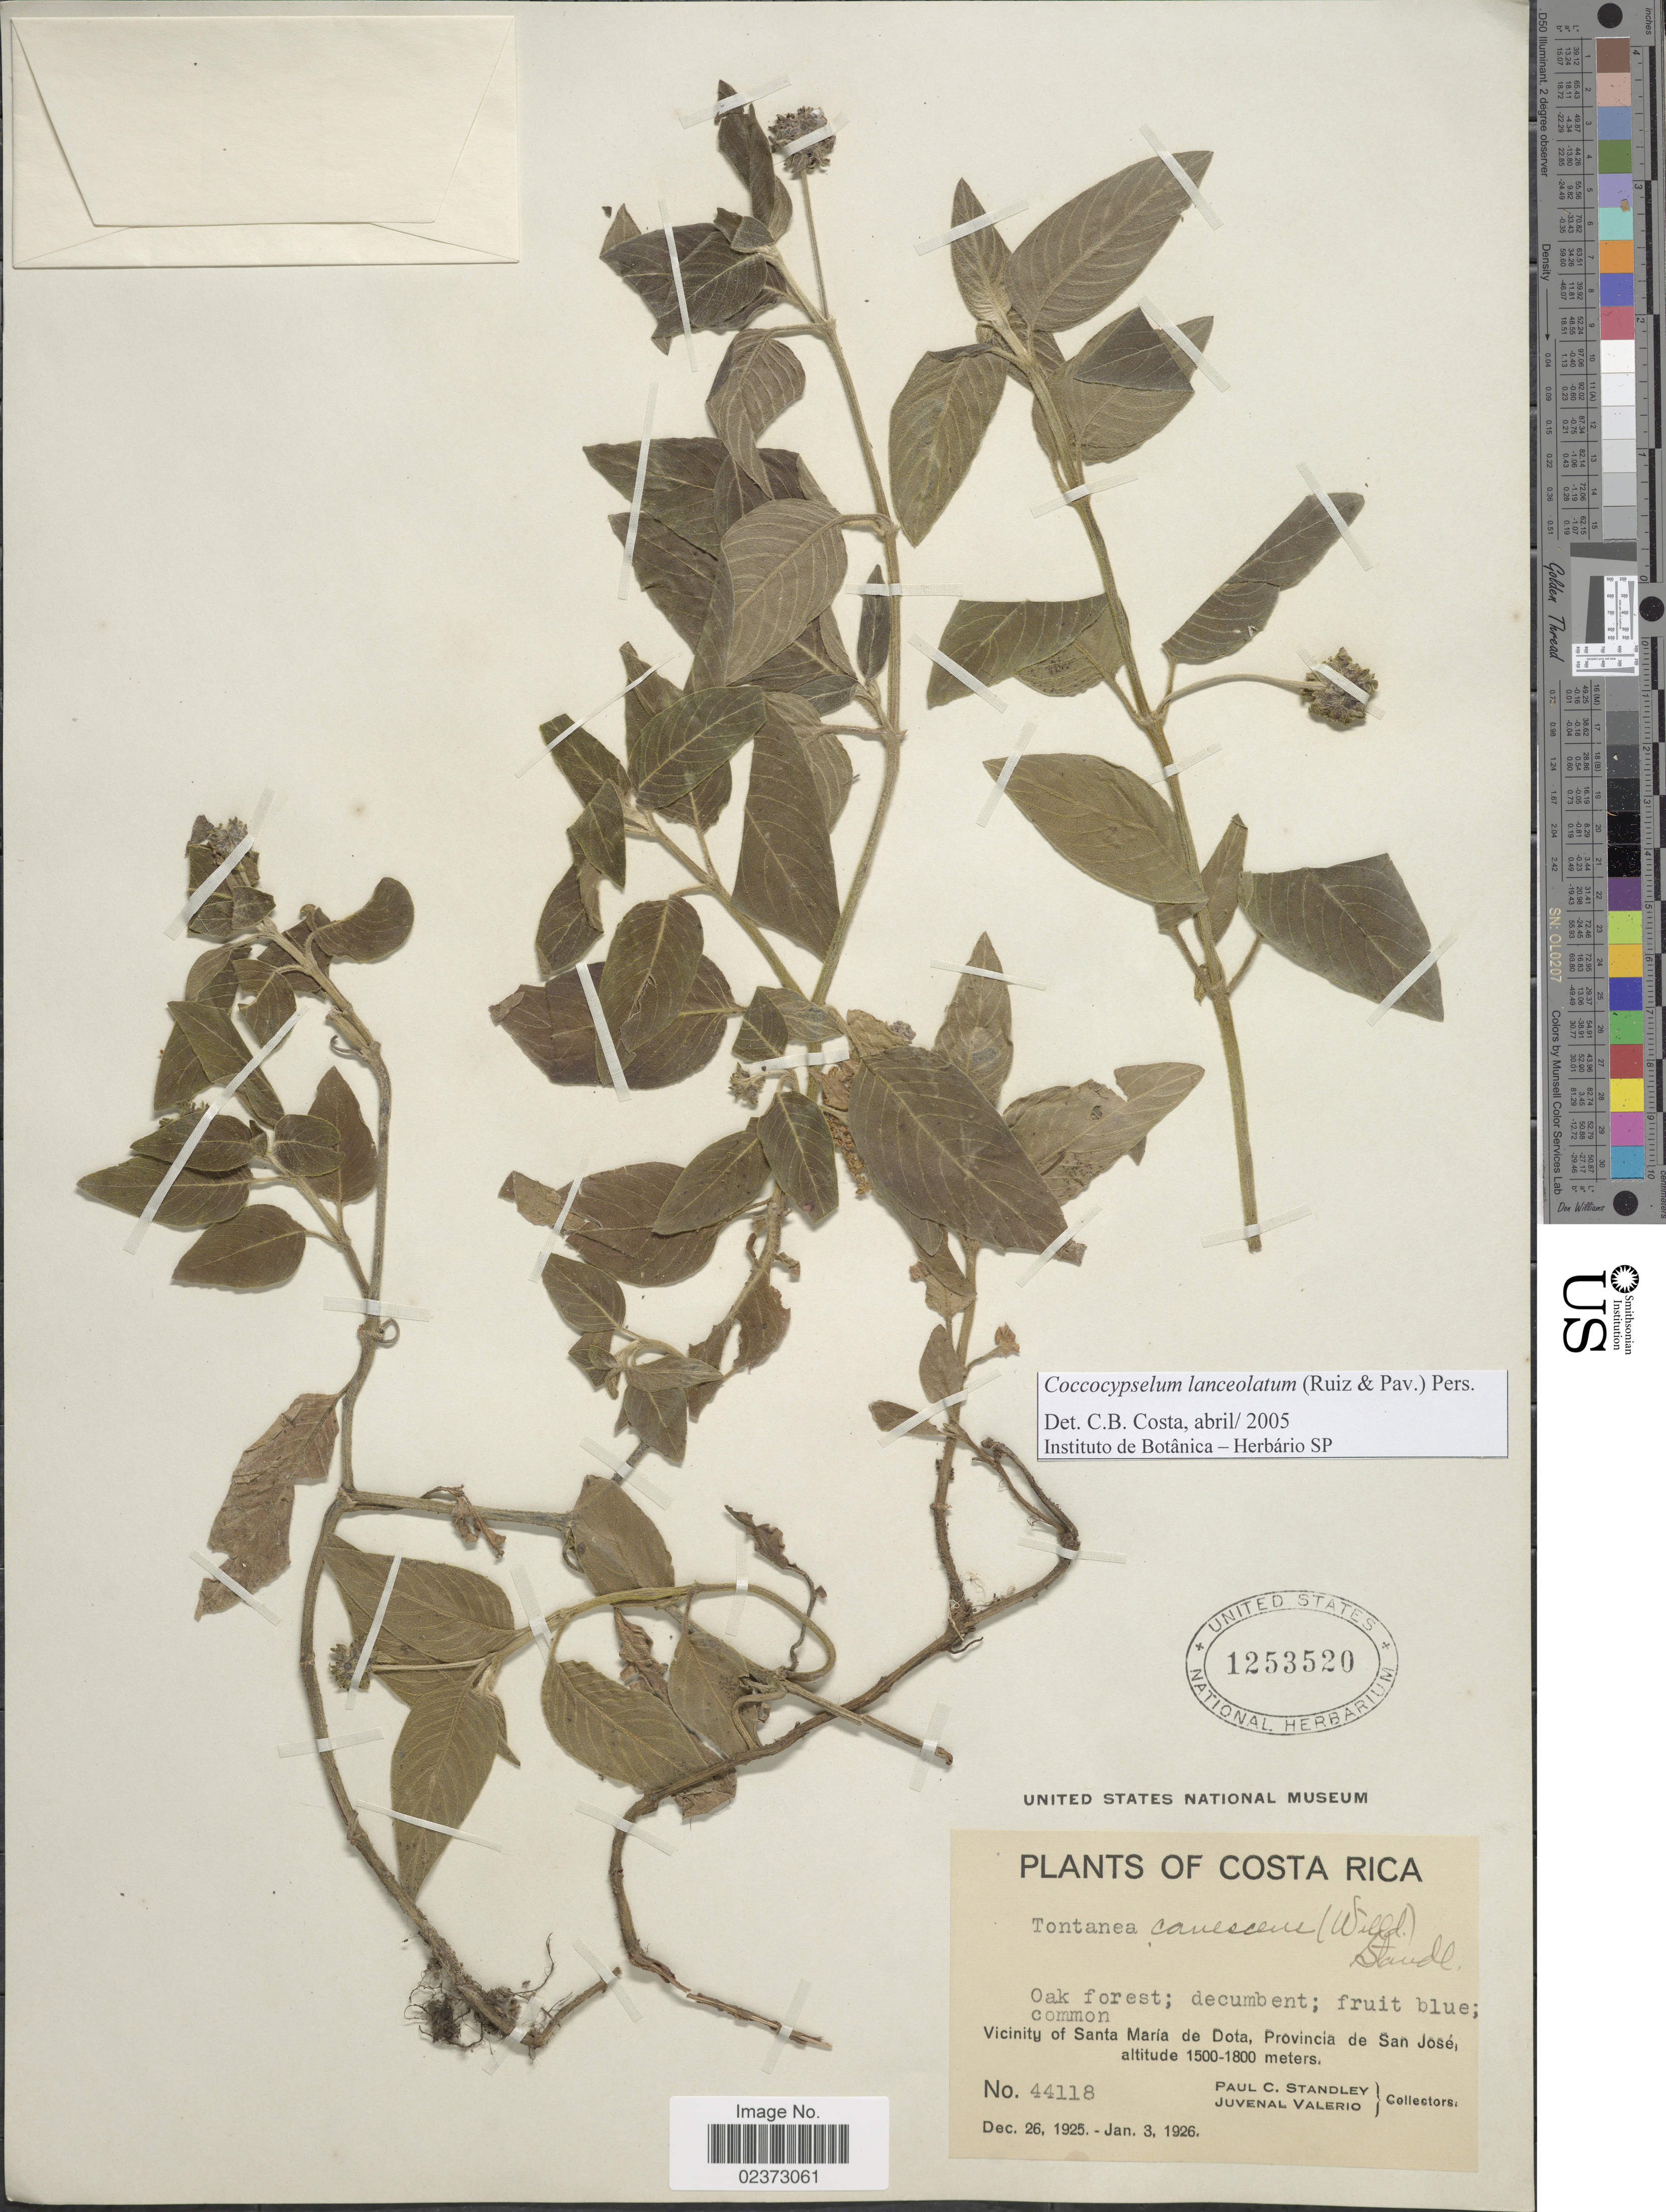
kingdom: Plantae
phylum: Tracheophyta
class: Magnoliopsida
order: Gentianales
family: Rubiaceae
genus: Coccocypselum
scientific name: Coccocypselum lanceolatum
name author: (Ruiz & Pav.) Pers.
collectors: P. C. Standley & J. Valerio R.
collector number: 44118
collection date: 1926-01-03/1926-12-26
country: Costa Rica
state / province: San José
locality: Vicinity of Santa Maria de Dota, Provincia de San Jose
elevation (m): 1500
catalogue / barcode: US 1253520